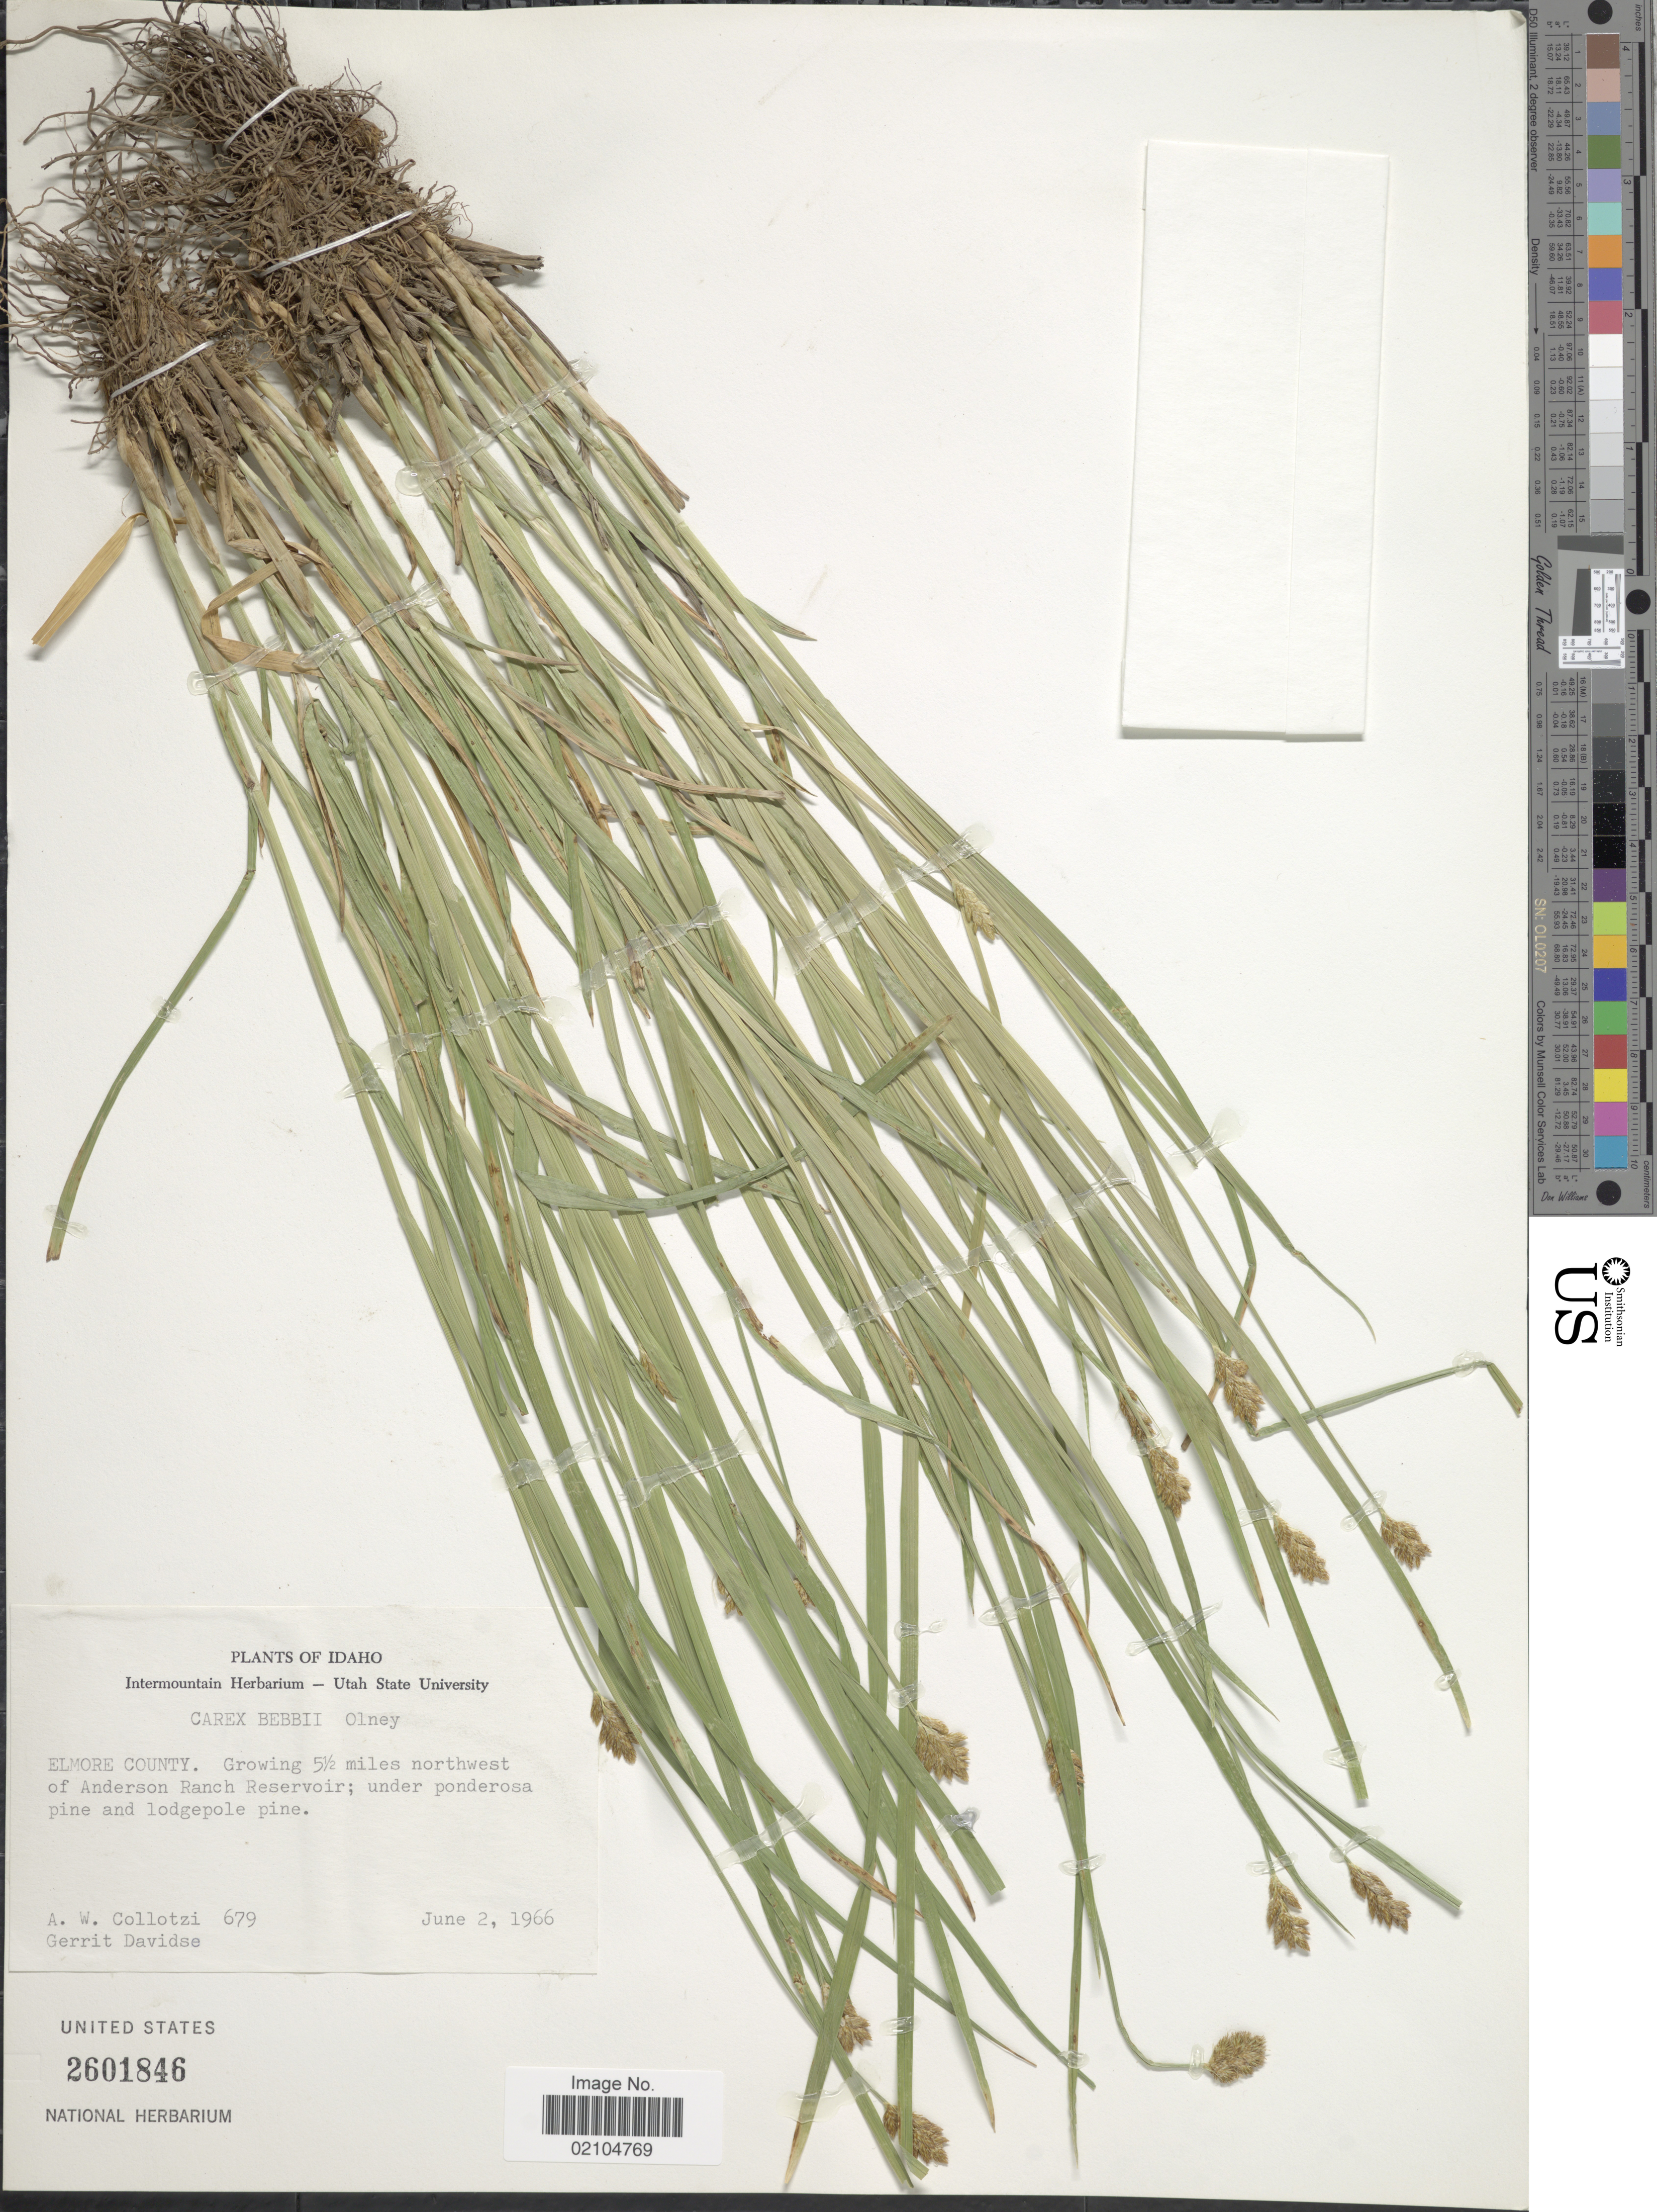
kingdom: Plantae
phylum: Tracheophyta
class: Liliopsida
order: Poales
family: Cyperaceae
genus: Carex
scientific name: Carex bebbii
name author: (L.H. Bailey) Olney ex Fernald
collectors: A. W. Collotzi & G. Davidse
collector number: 679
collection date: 1966-06-02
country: United States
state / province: Idaho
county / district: Elmore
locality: Elmore County, growing 5 1/2 miles northwest of Anderson Ranch Reservoir; under ponderosa pine and lodgepole pine.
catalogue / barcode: US 2601846